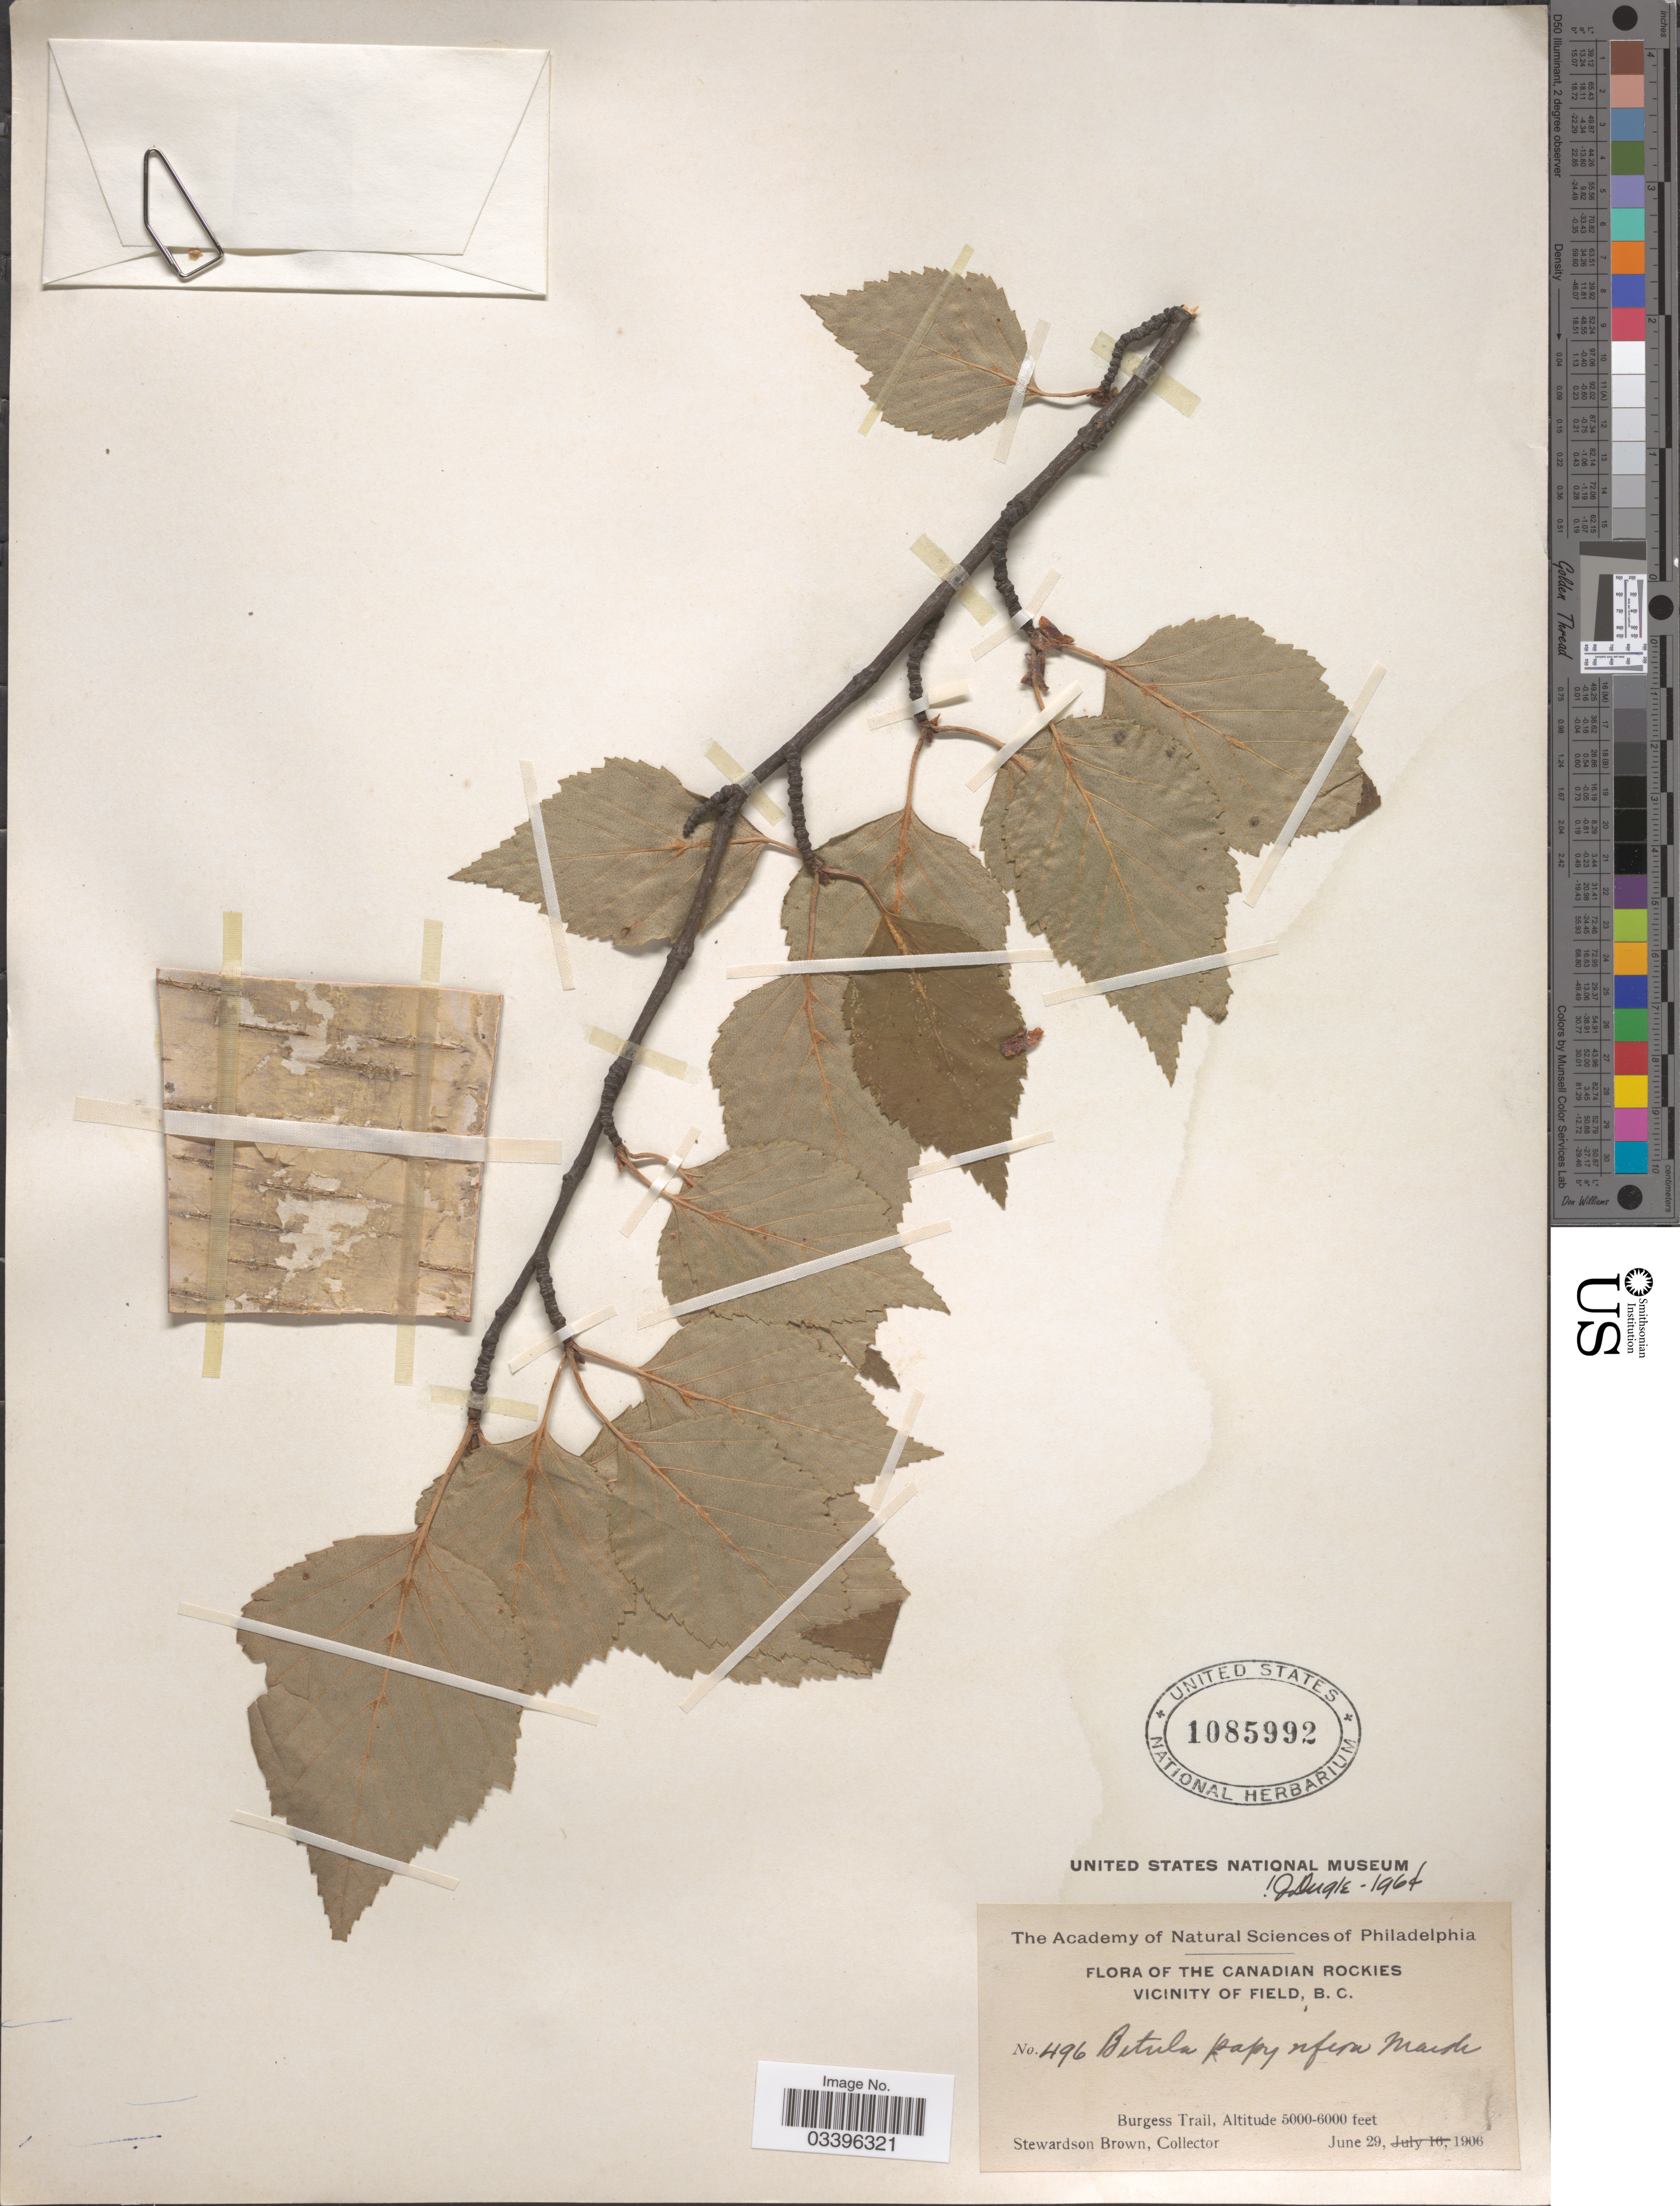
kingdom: Plantae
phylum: Tracheophyta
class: Magnoliopsida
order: Fagales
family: Betulaceae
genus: Betula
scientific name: Betula papyrifera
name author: Marshall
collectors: S. Brown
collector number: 496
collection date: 1906-06-29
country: Canada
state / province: British Columbia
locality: The Canadian Rockies. Vicinity of Field, B.C. Burgess Trail.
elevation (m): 1524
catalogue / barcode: US 1085992